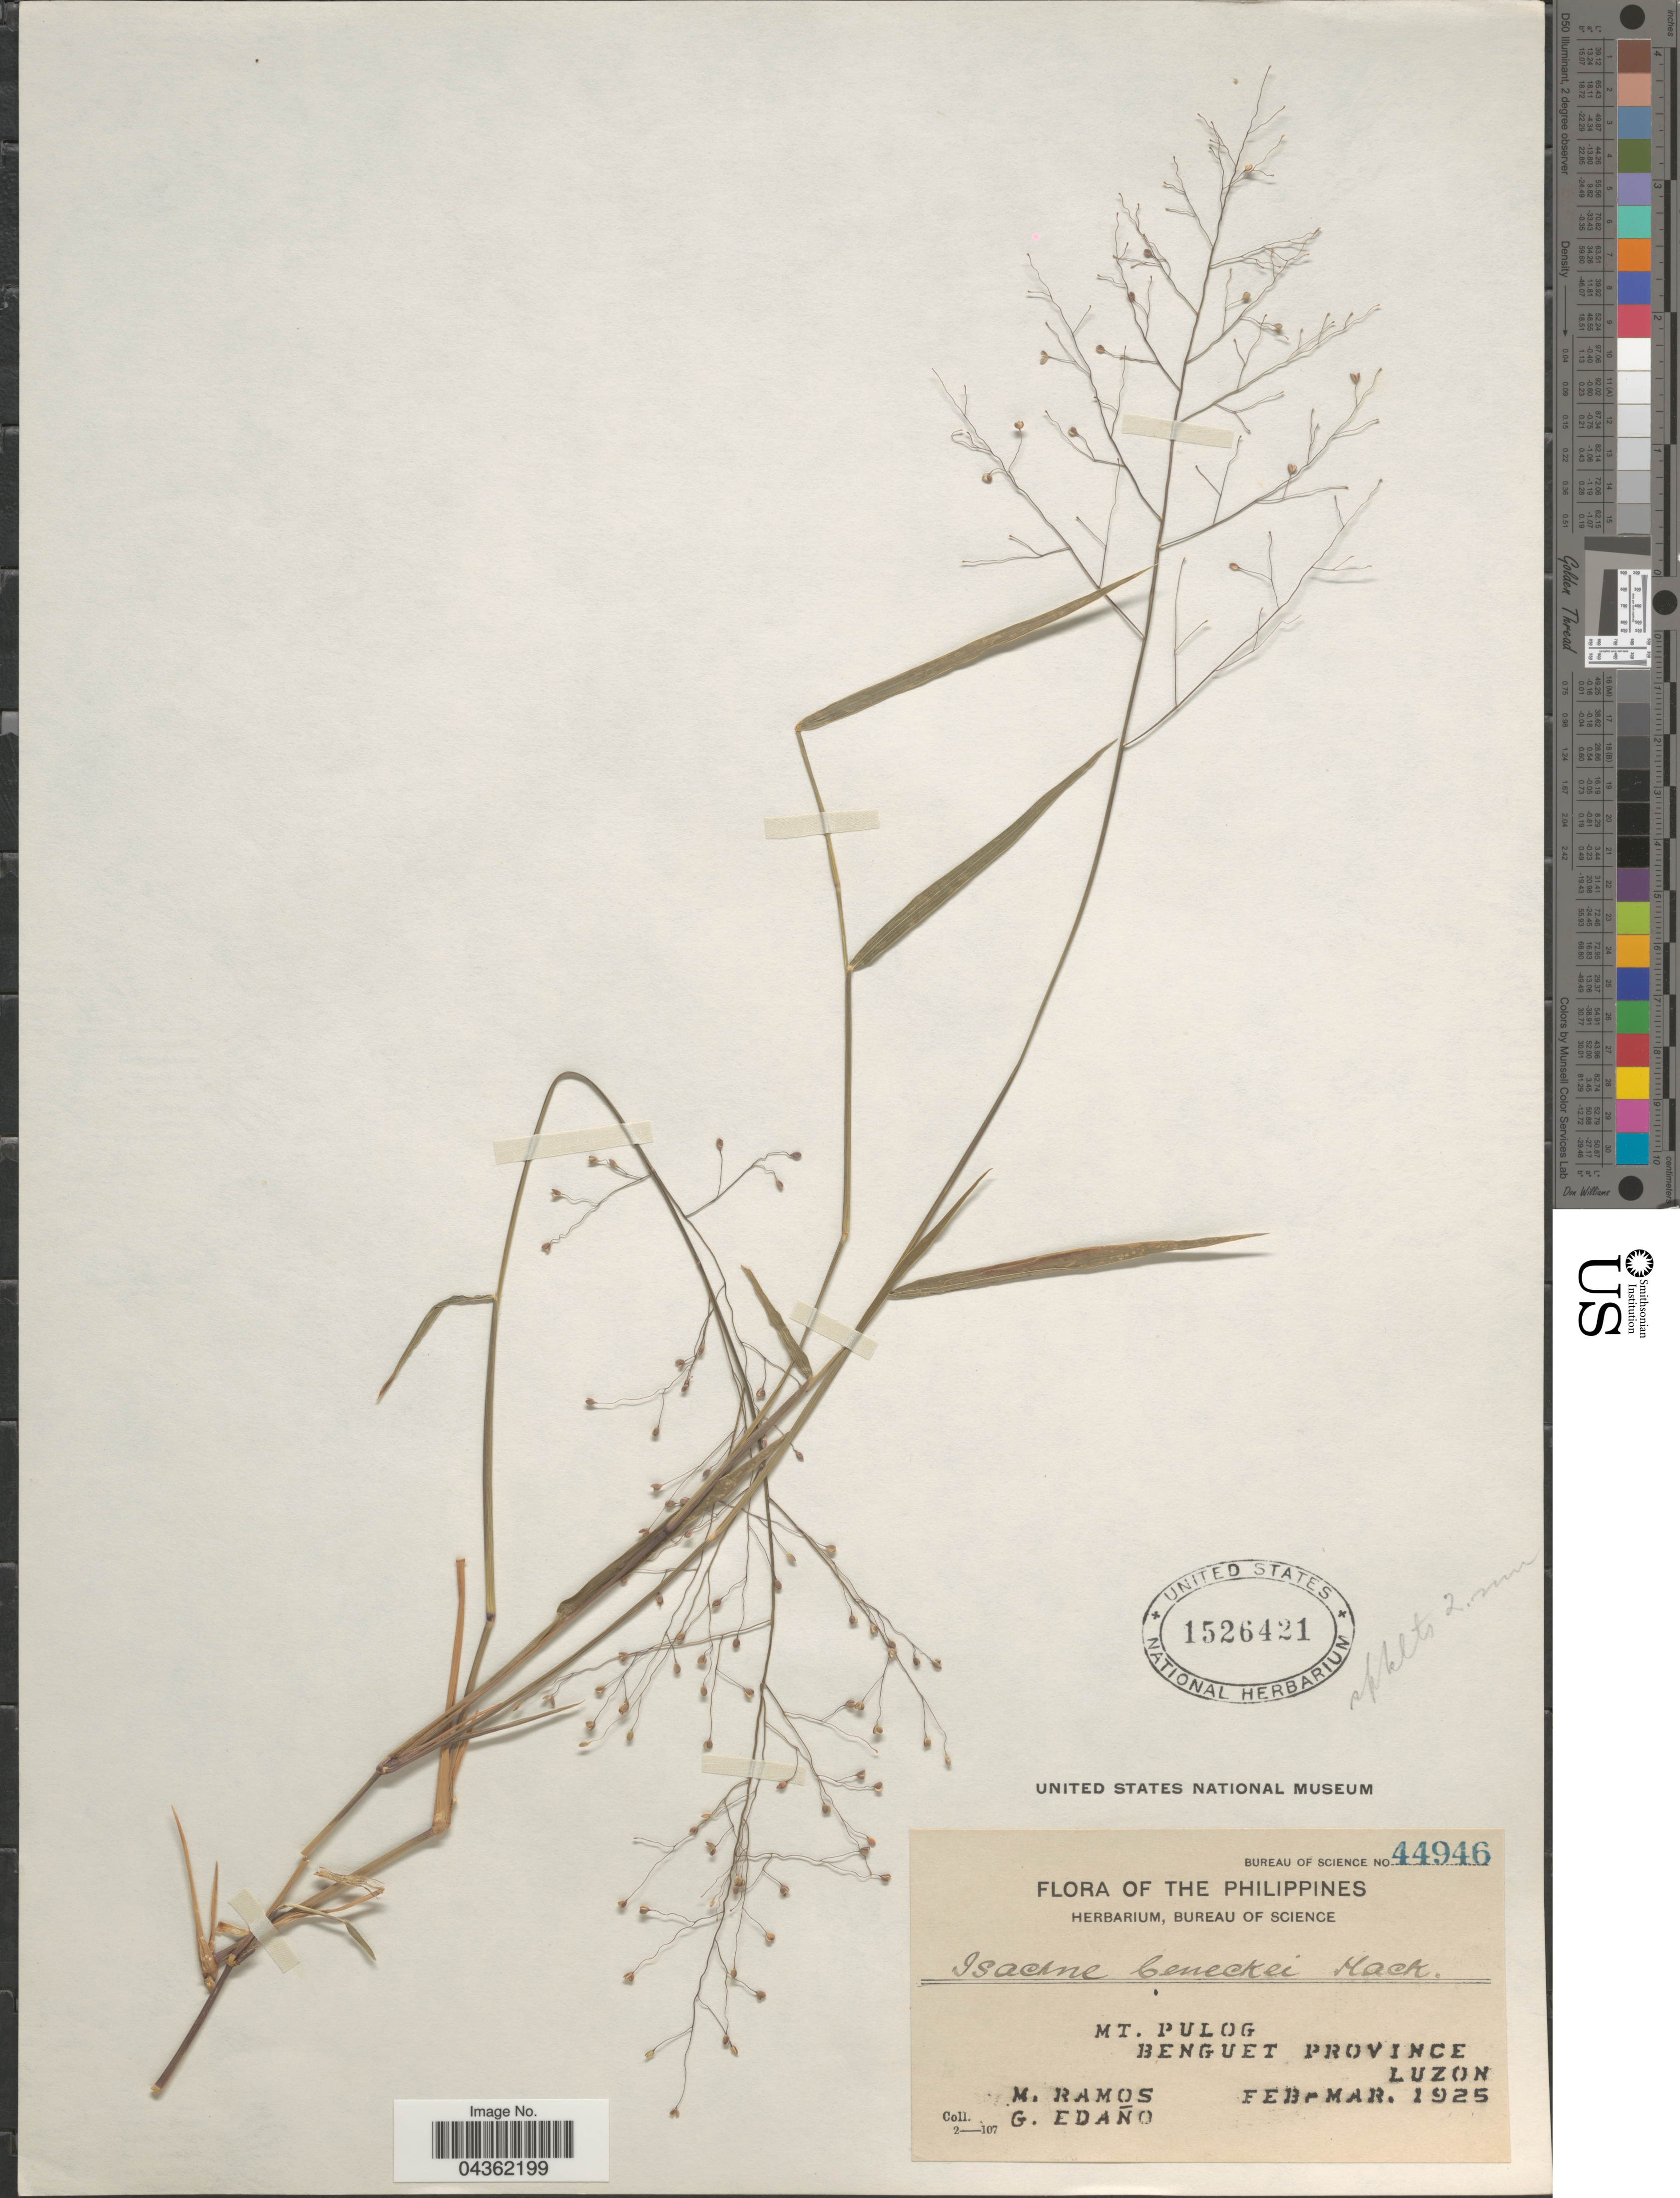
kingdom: Plantae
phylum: Tracheophyta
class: Liliopsida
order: Poales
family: Poaceae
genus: Isachne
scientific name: Isachne clarkei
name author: Hook. f.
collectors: M. Ramos & G. Edaño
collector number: Bureau of Science 44946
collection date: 1925-02/1925-03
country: Philippines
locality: Mt. Pulog, Benguet Province, Luzon.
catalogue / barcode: US 1526421